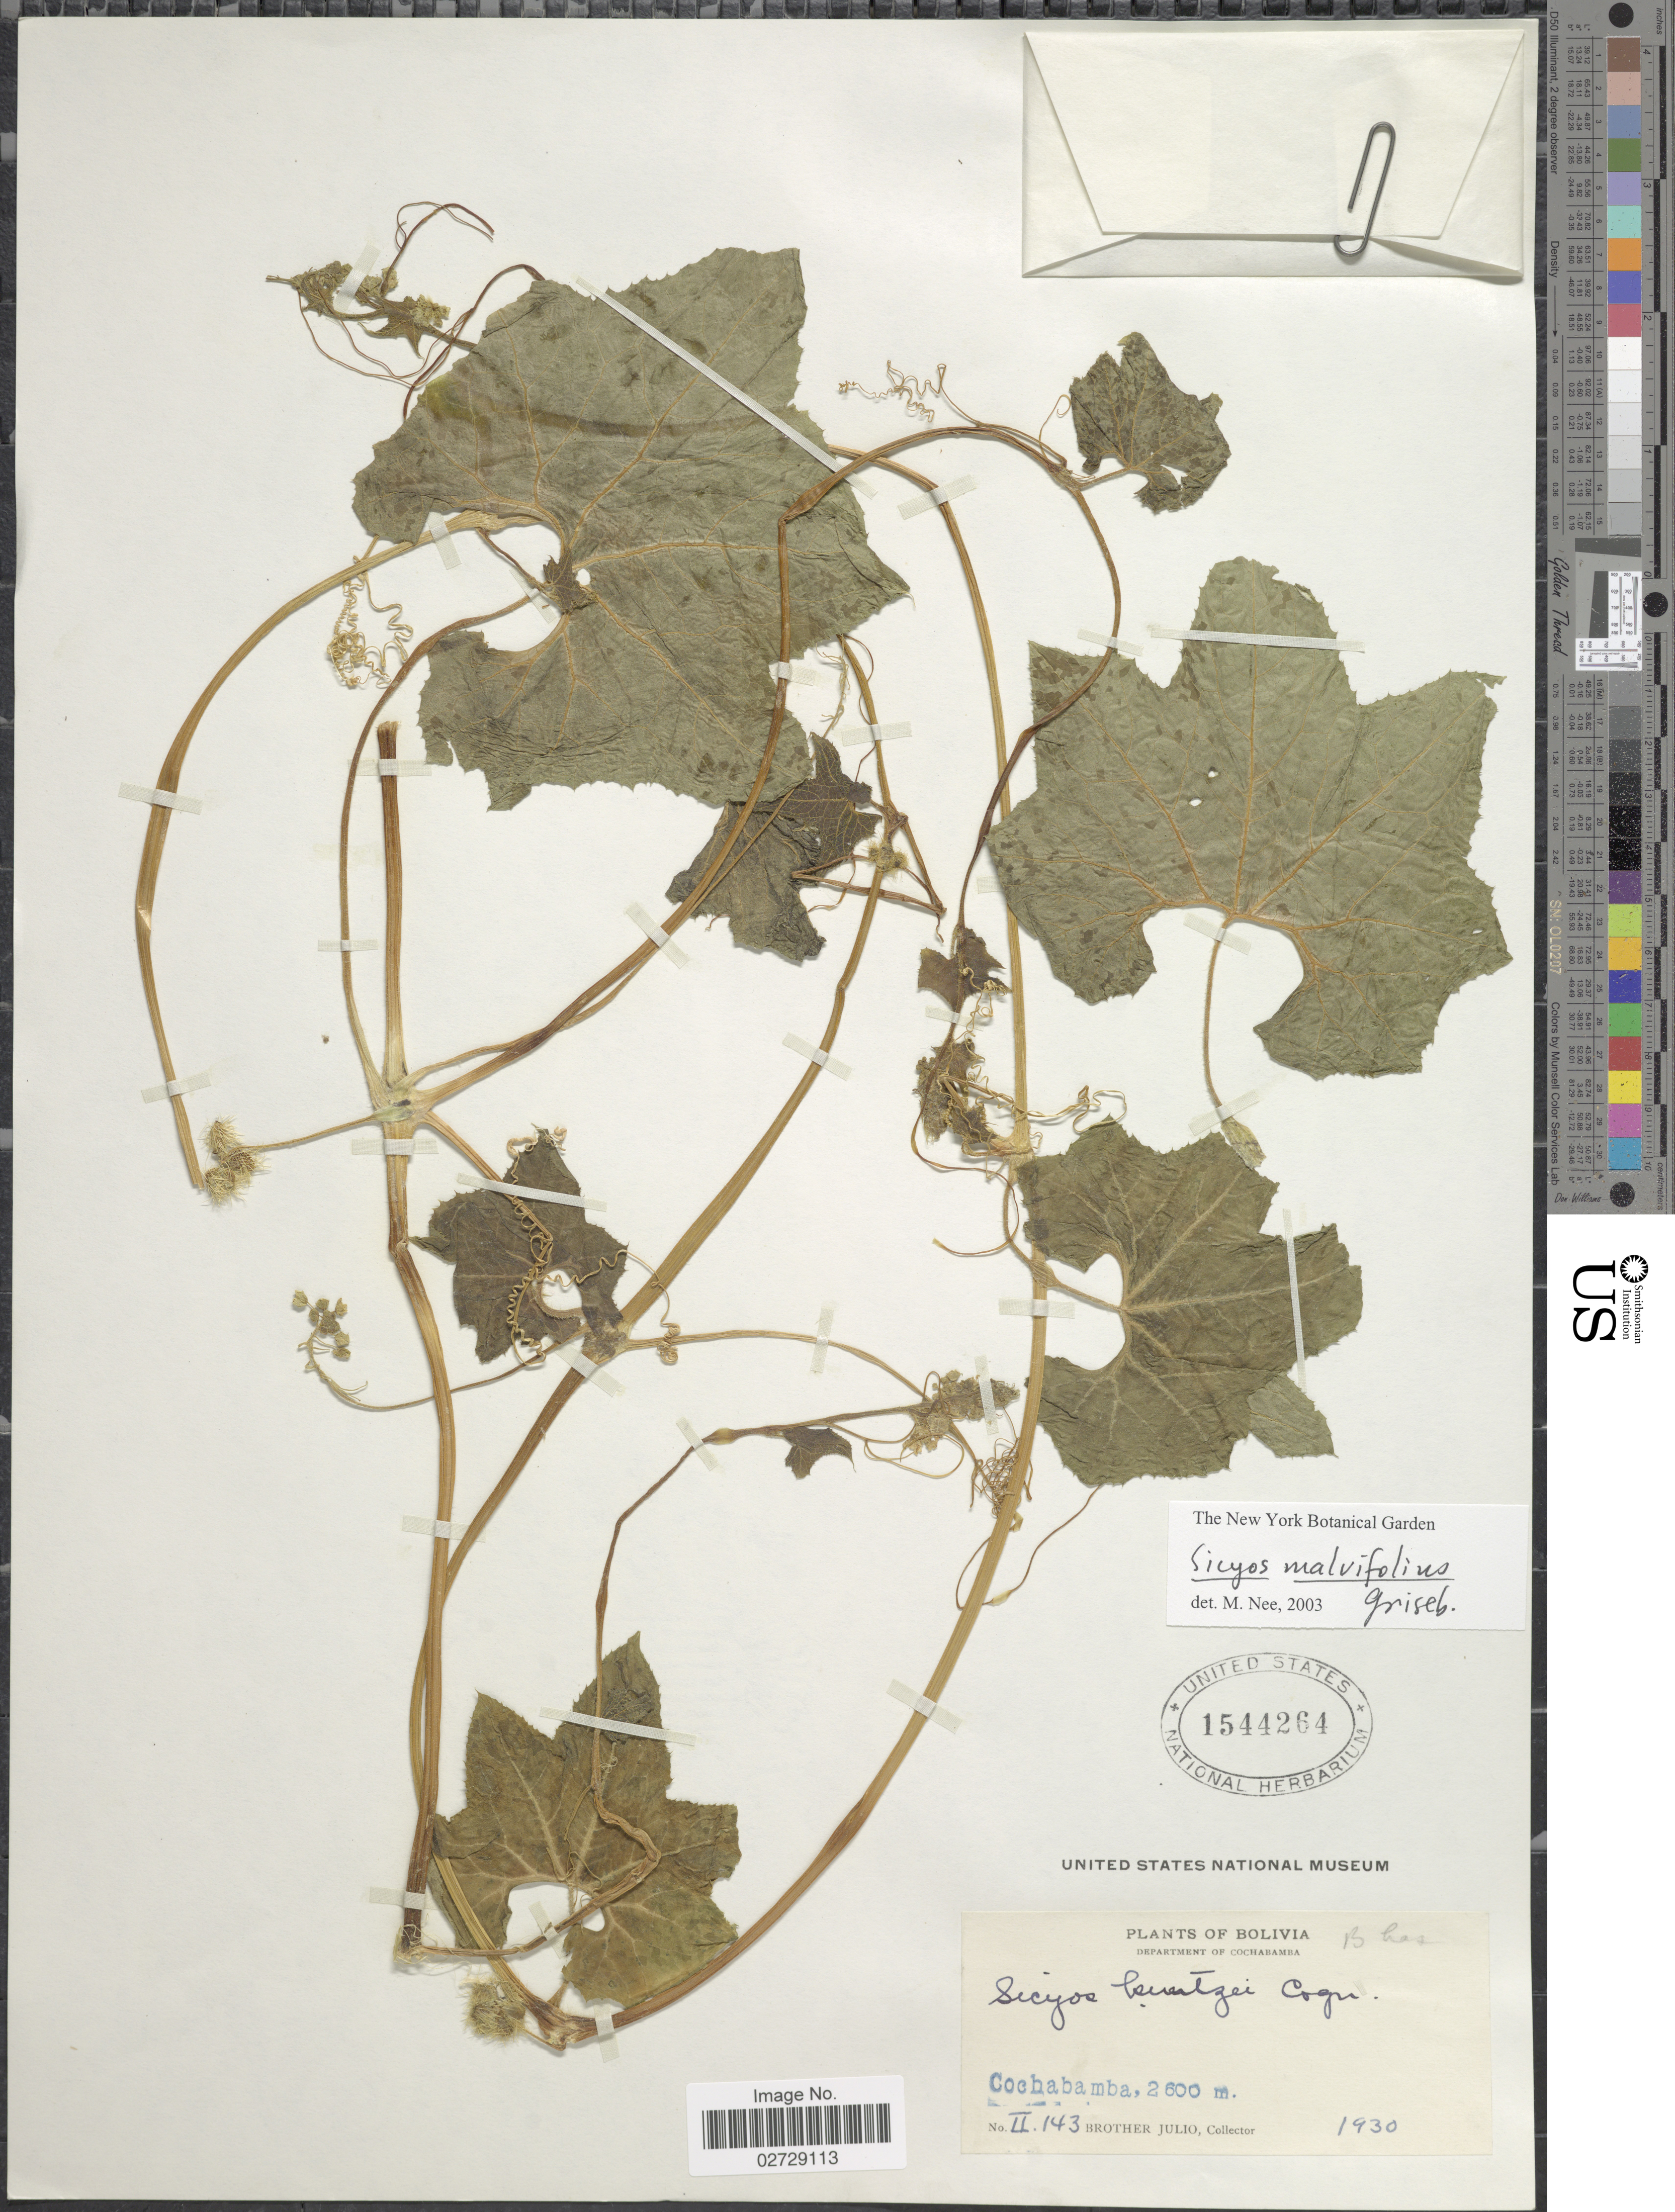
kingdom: Plantae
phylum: Tracheophyta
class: Magnoliopsida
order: Cucurbitales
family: Cucurbitaceae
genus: Sicyos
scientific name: Sicyos malvifolius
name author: Griseb.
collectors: Bro. Julio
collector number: II. 143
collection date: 1930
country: Bolivia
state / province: Cochabamba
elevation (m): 2600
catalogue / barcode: US 1544264